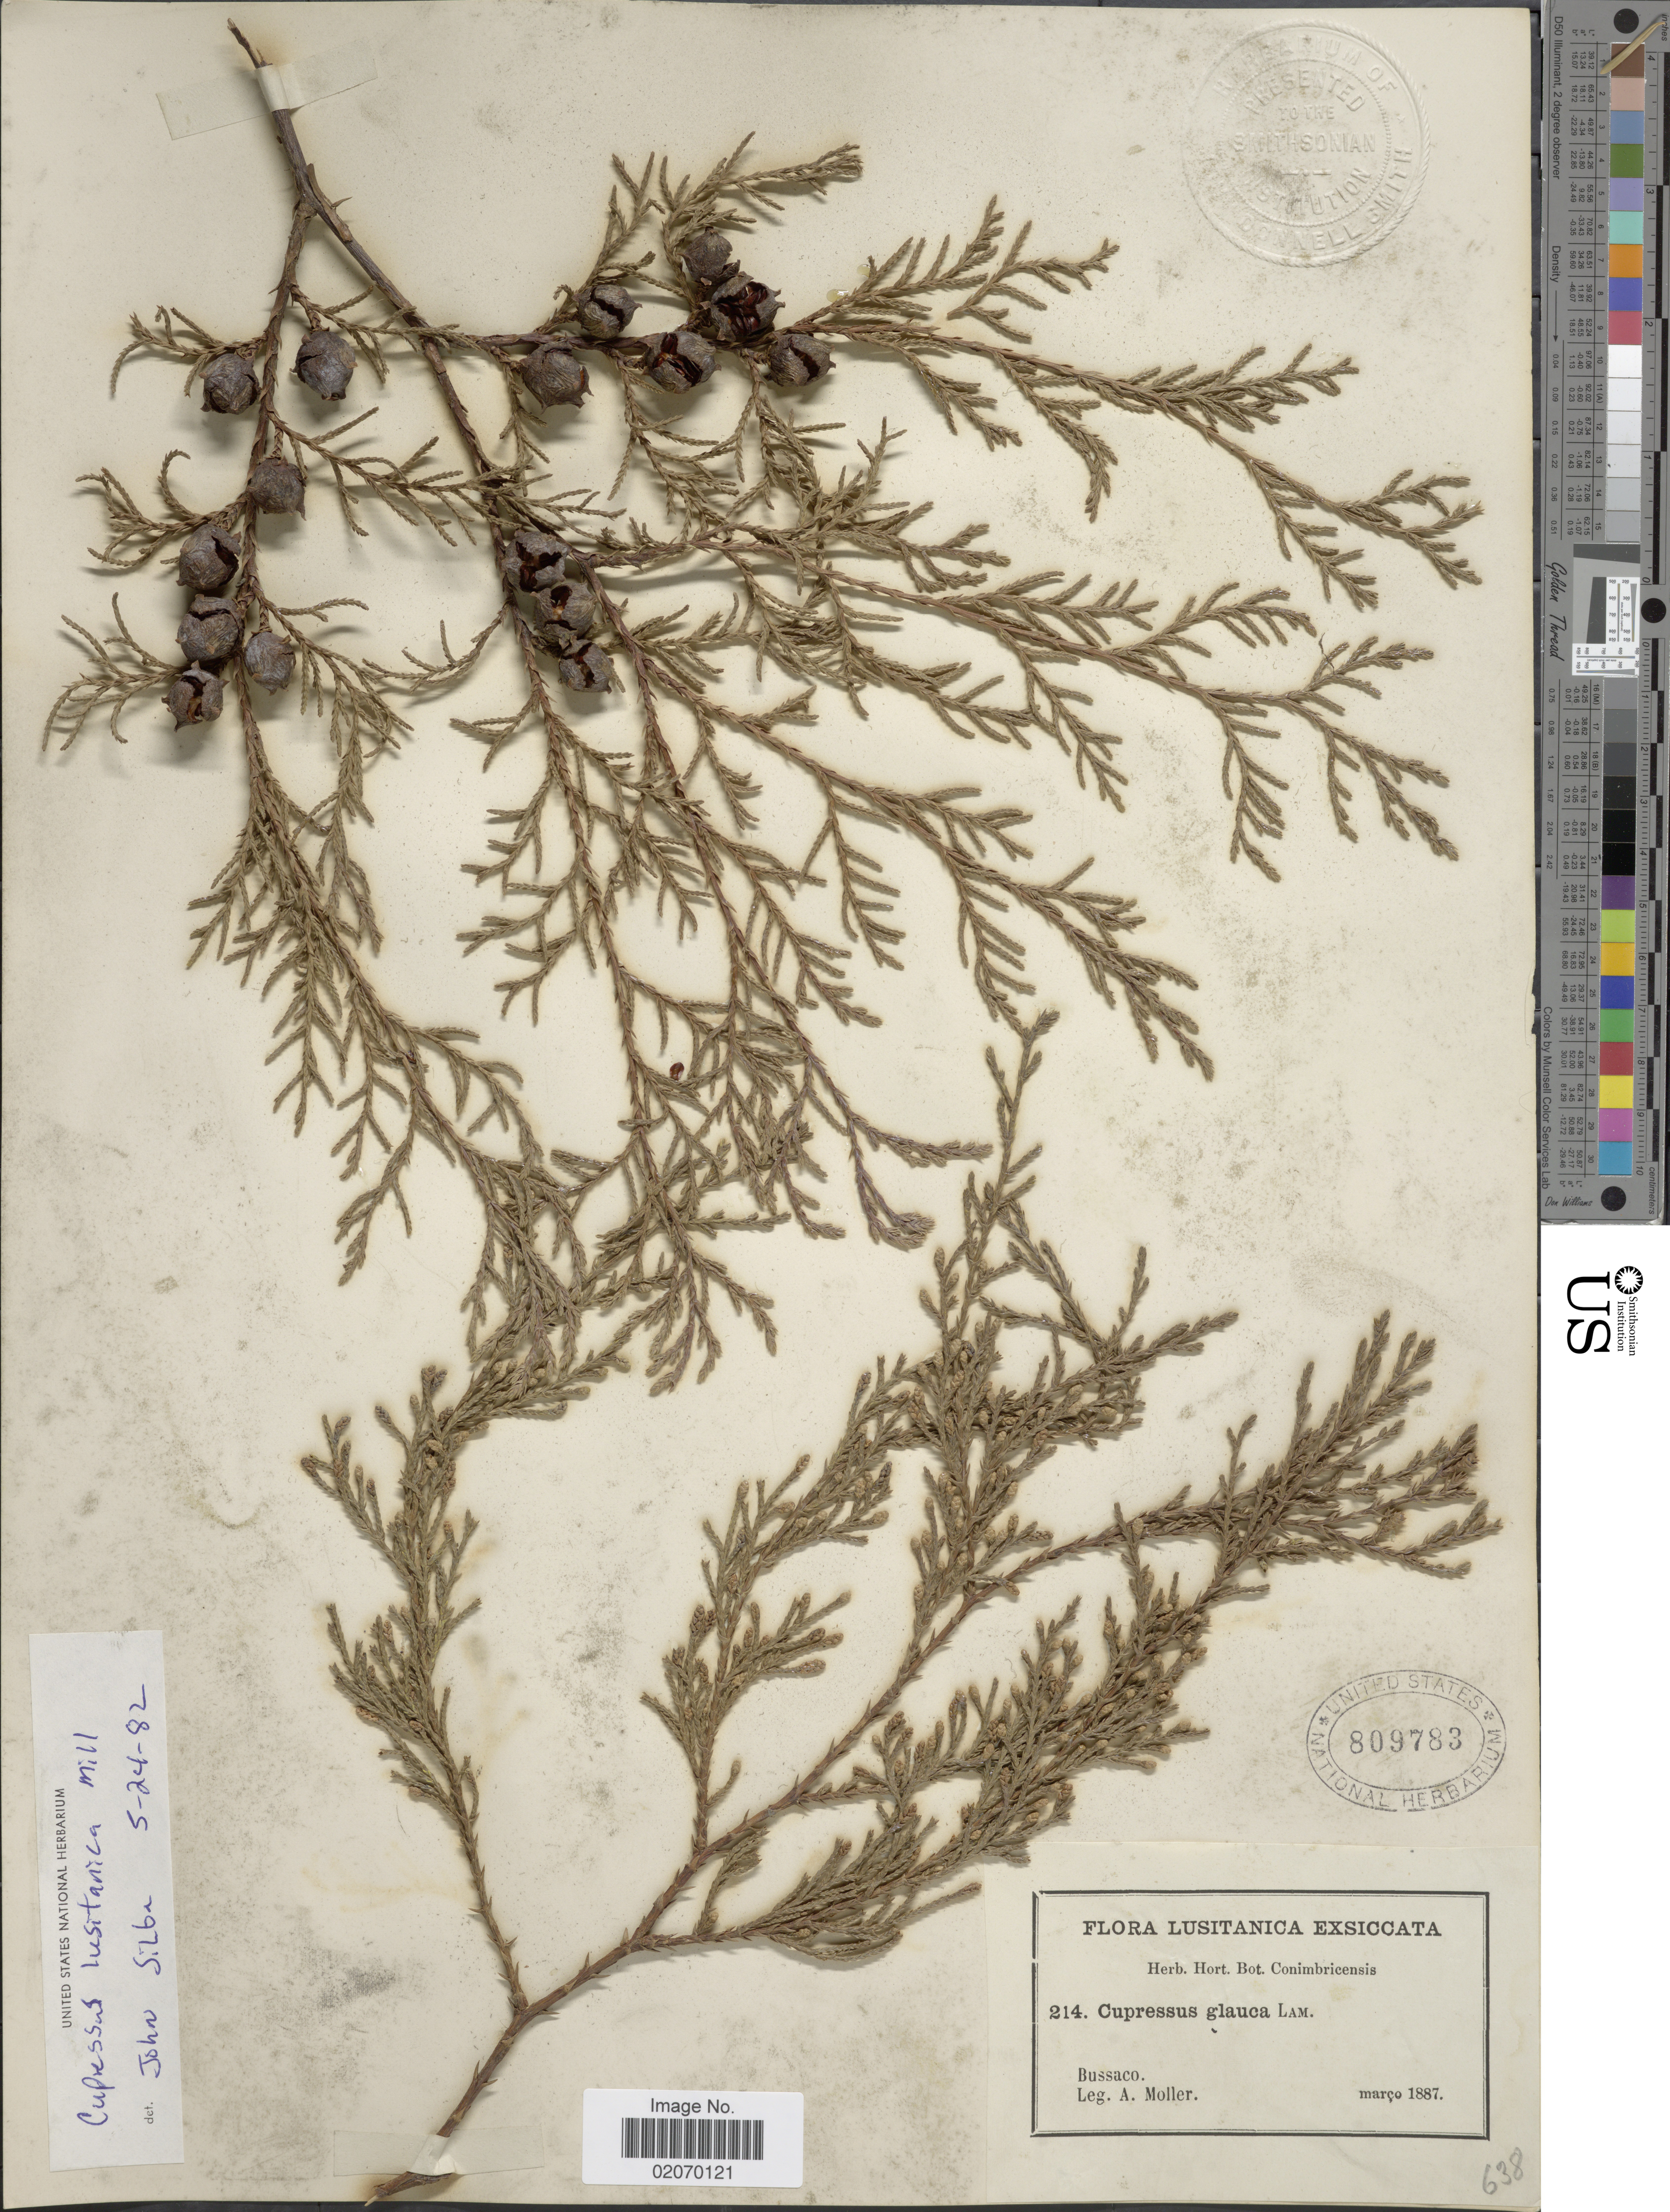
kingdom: Plantae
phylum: Tracheophyta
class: Pinopsida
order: Pinales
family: Cupressaceae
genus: Hesperocyparis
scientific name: Hesperocyparis lusitanica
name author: (Miller) Bartel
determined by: (US) Smithsonian Institution - National Museum of Natural History - Department of Botany (UNITED STATES)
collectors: A. Moller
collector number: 214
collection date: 1887-03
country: Portugal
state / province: Coimbra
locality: Lusitanica, Bussaco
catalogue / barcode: US 809783